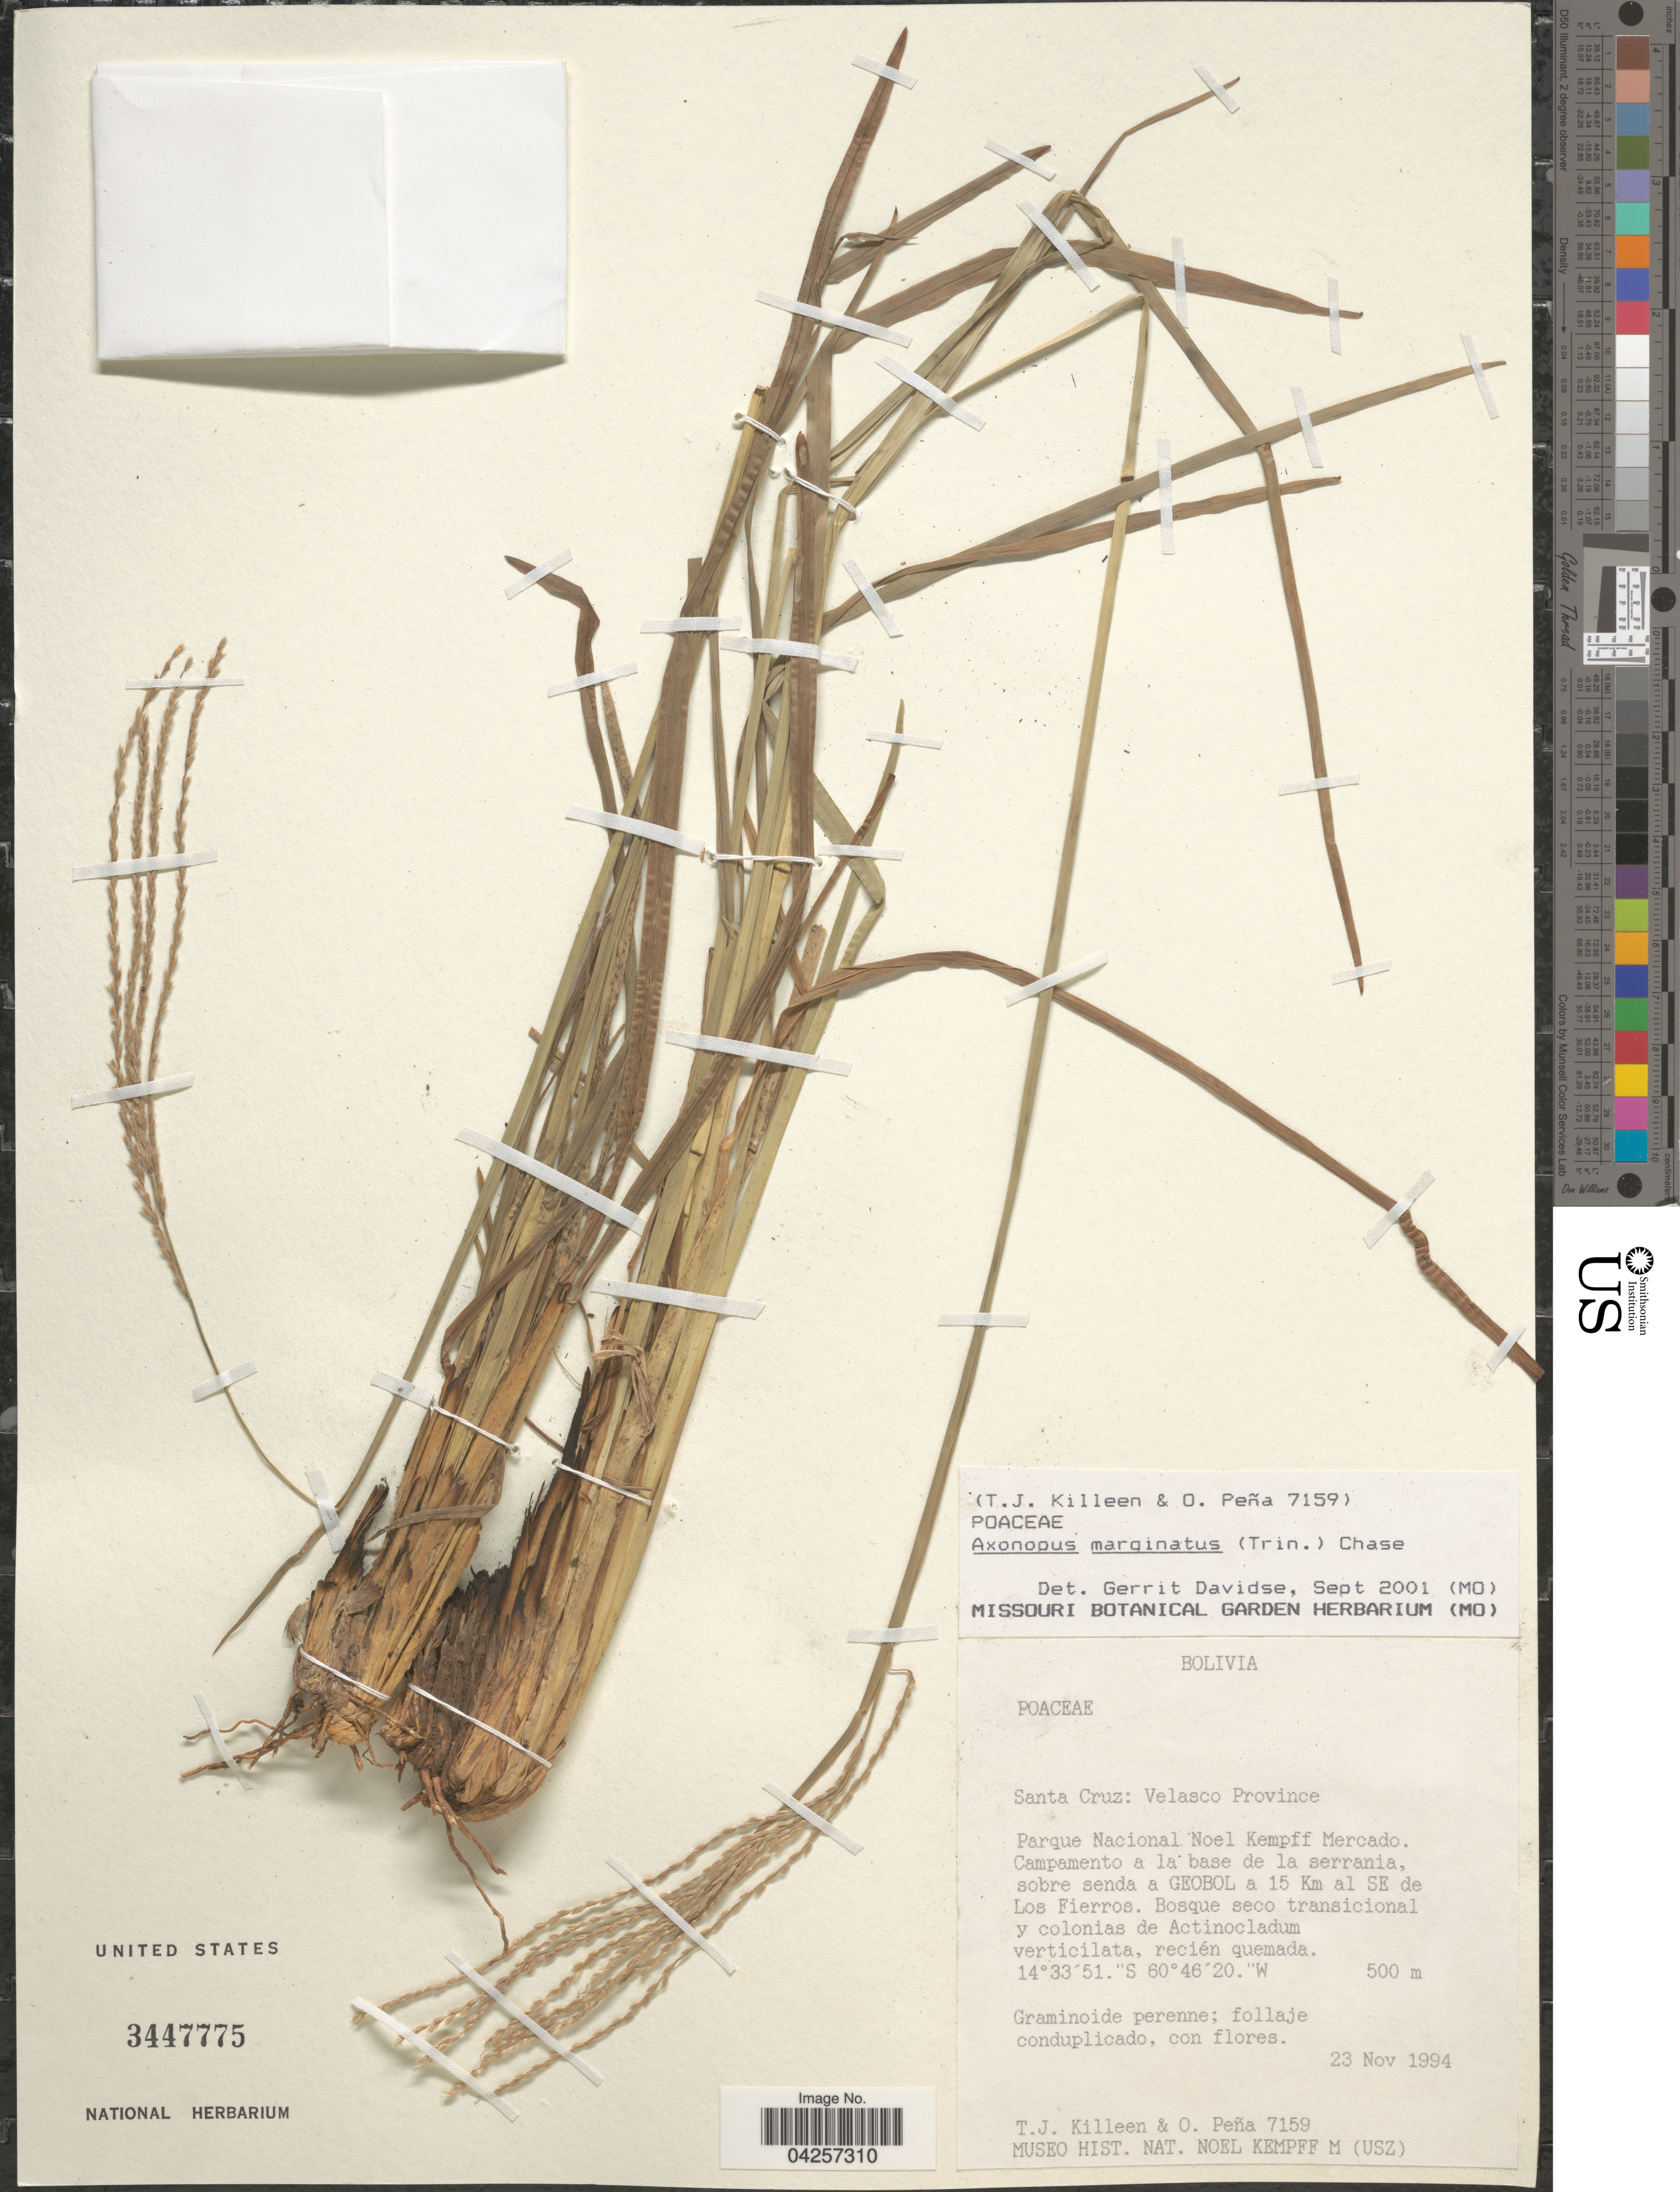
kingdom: Plantae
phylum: Tracheophyta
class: Liliopsida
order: Poales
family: Poaceae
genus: Axonopus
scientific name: Axonopus marginatus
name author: (Trin.) Chase ex Hitchc.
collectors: T. J. Killeen & O. Peña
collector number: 7159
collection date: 1994-11-23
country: Bolivia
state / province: Santa Cruz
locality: Velasco Province. Parque Nacional Noel Kempff Mercado. Campamento a la base de la serrania, sobre senda a Geobol a 15 Km al SE de Los Fierros.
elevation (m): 500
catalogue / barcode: US 3447775